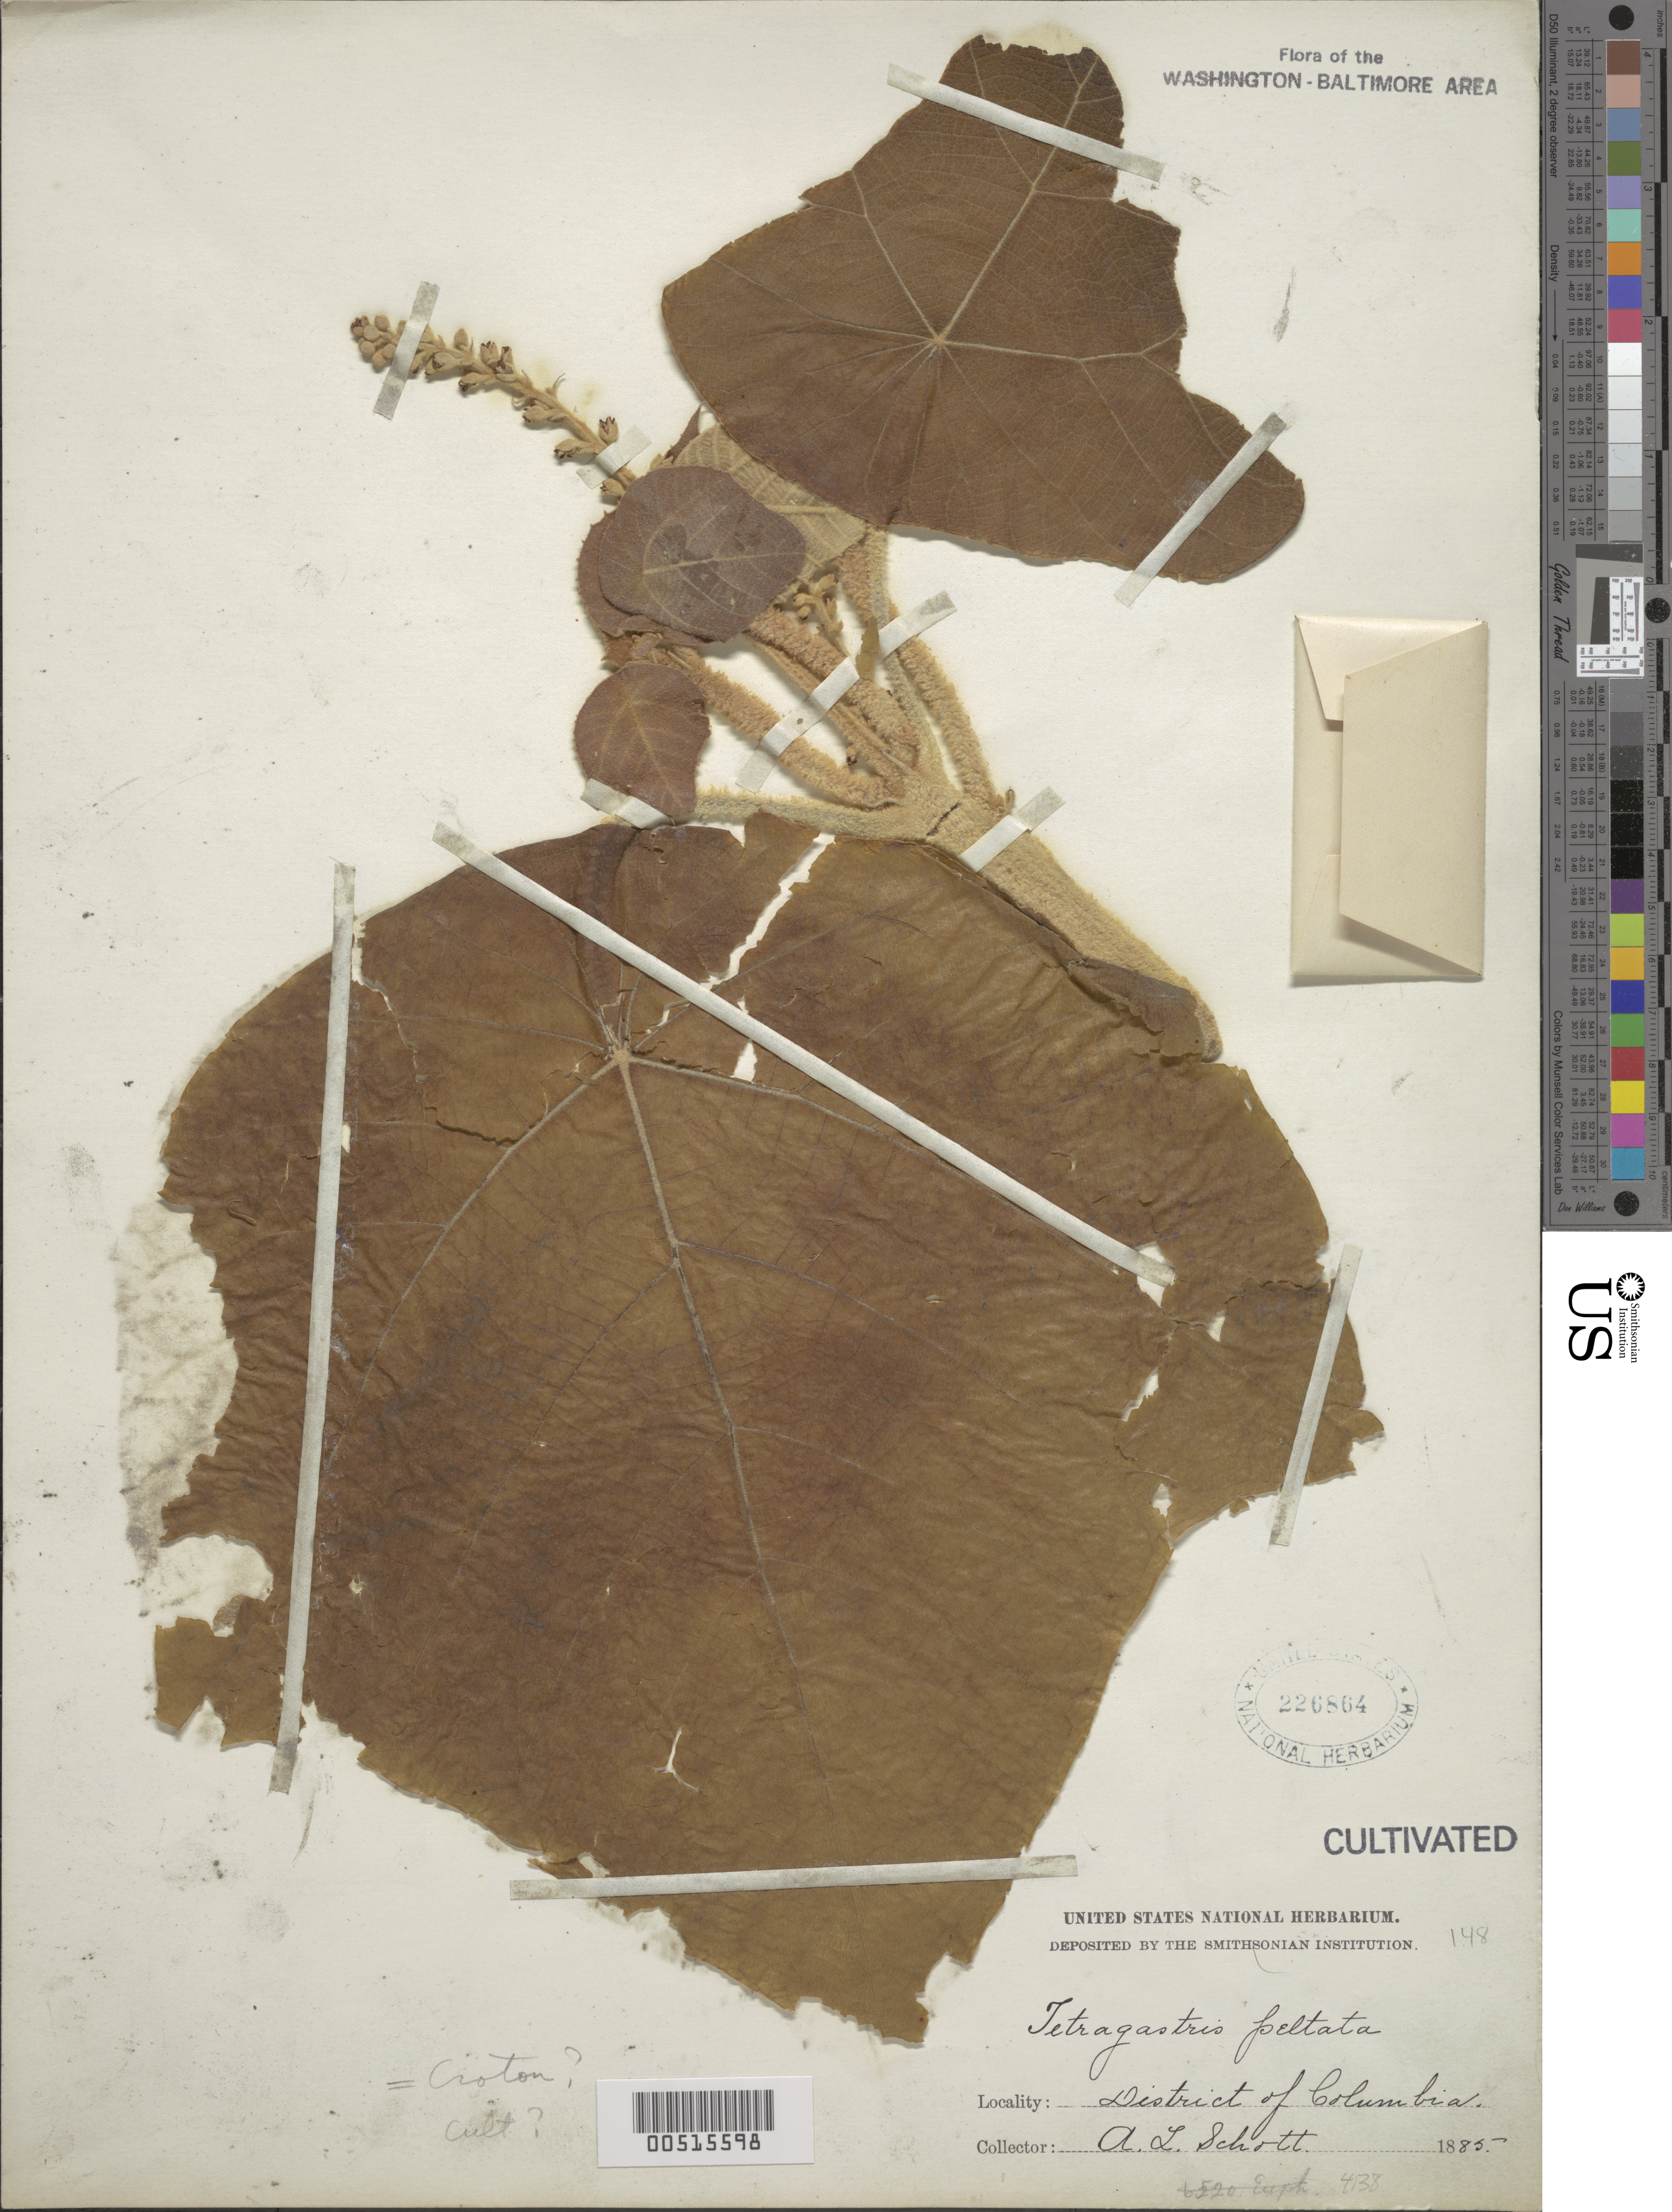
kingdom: Plantae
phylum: Tracheophyta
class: Magnoliopsida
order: Malpighiales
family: Euphorbiaceae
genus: Mallotus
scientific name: Mallotus barbatus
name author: Müll. Arg.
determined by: Strong, Mark T., (BOT), Smithsonian Institution - National Museum of Natural History (UNITED STATES)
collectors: A. L. Schott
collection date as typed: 1885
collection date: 1885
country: United States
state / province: District of Columbia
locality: Washington Area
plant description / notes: Cultivated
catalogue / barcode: US 226864